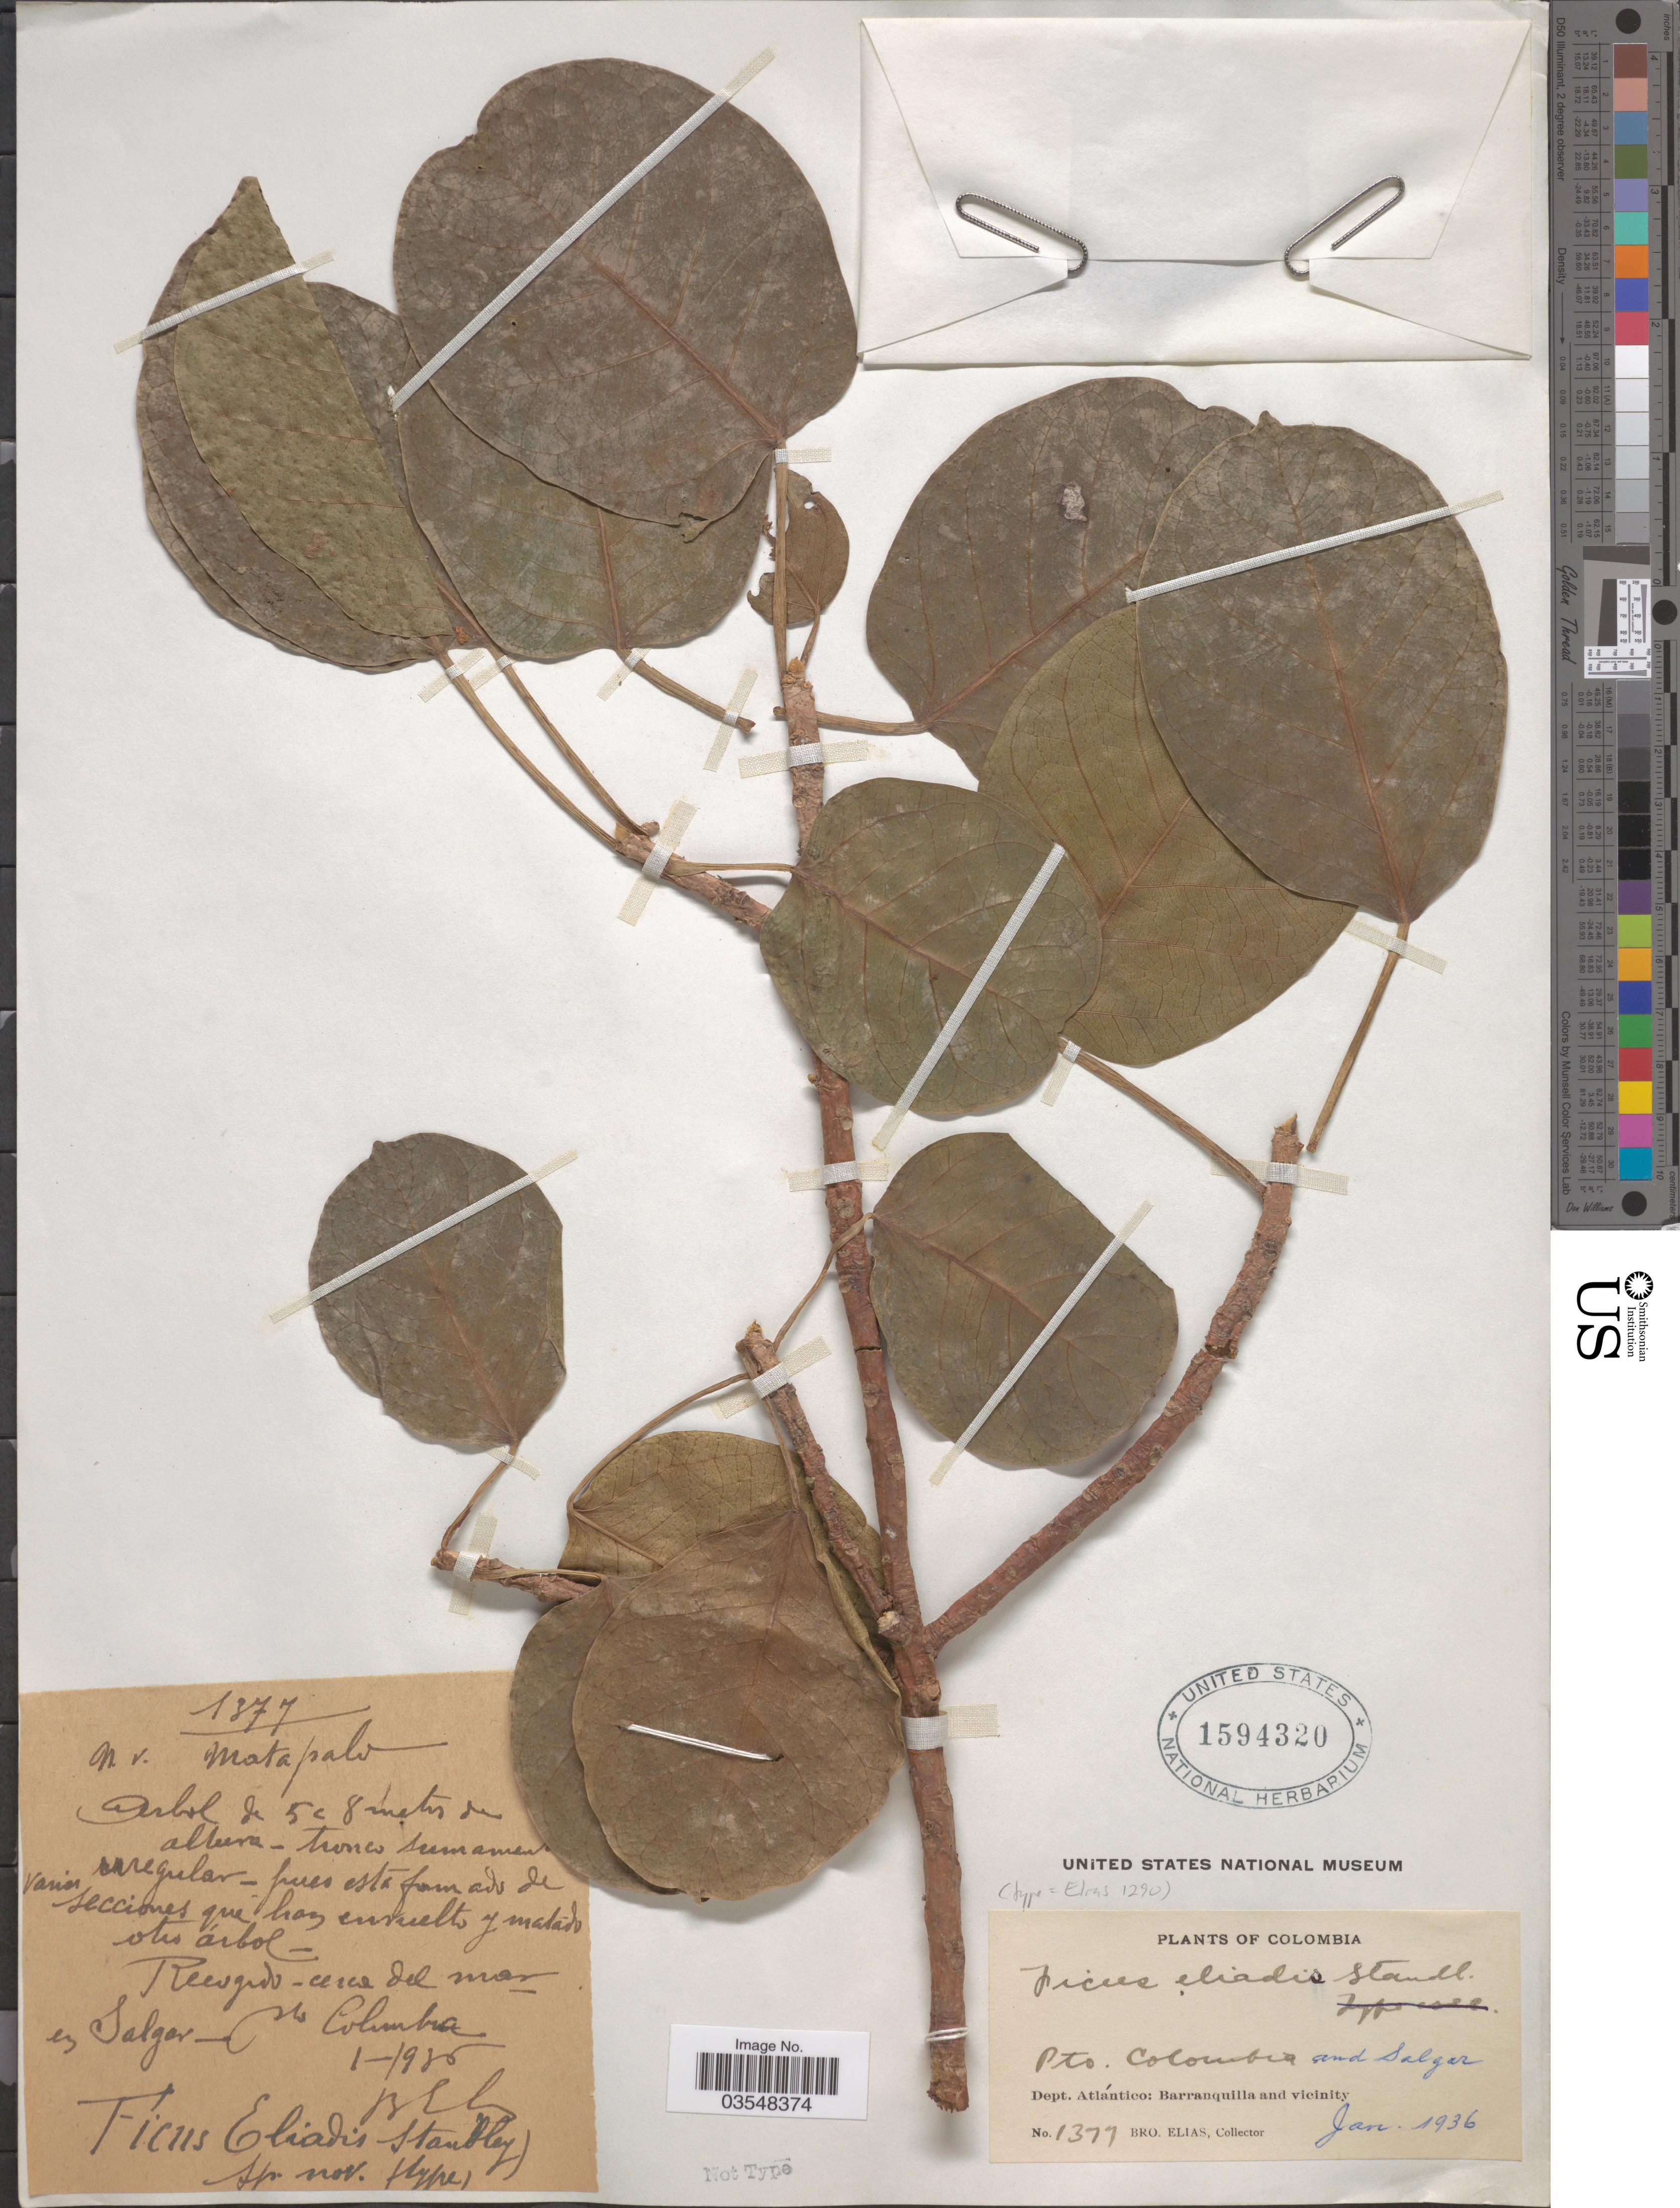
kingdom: Plantae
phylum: Tracheophyta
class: Magnoliopsida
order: Rosales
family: Moraceae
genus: Ficus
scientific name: Ficus eliadis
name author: Standl.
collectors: Bro. Elias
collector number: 1377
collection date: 1936-01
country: Colombia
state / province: Atlántico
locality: Pto. Colombia and Salgar. Dept. Atlántico: Barranquilla and vicinity.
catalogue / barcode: US 1594320